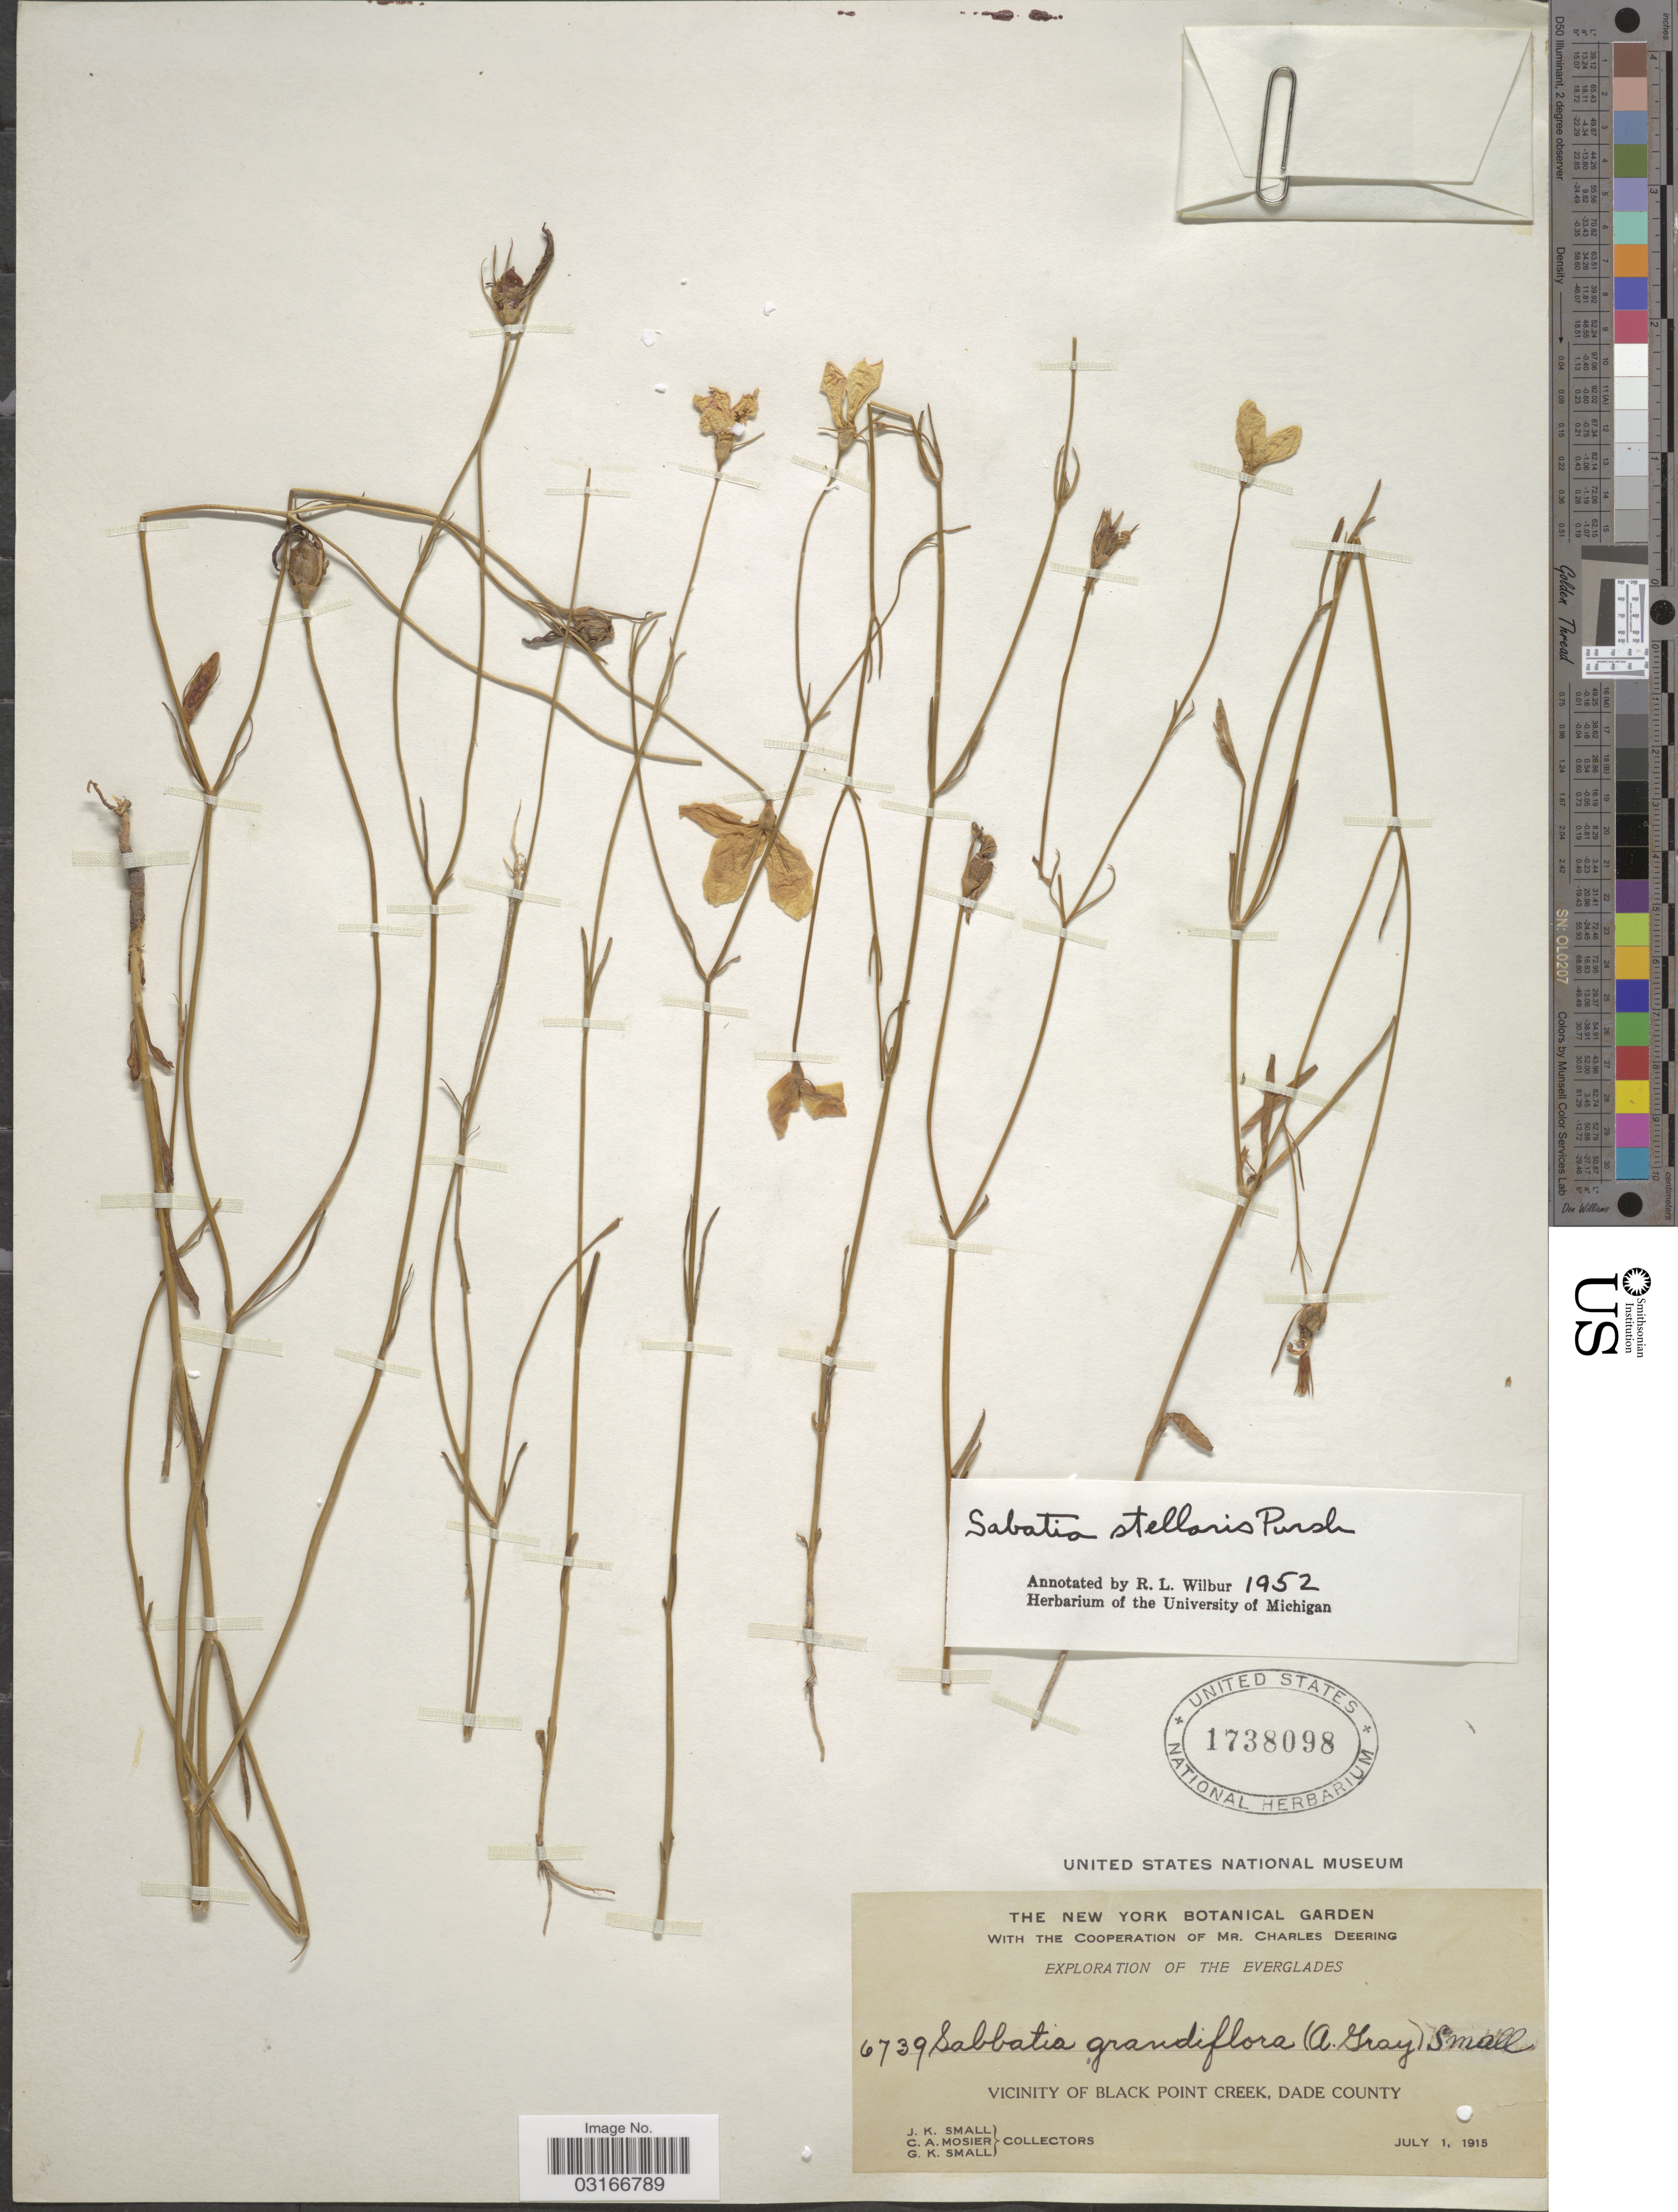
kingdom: Plantae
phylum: Tracheophyta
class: Magnoliopsida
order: Gentianales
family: Gentianaceae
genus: Sabatia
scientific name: Sabatia stellaris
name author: Pursh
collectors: J. K. Small, C. A. Mosier & G. K. Small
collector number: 6739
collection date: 1915-07-01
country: United States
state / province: Florida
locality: The Everglades. Vicinity of Black Point Creek, Dade County.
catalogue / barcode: US 1738098